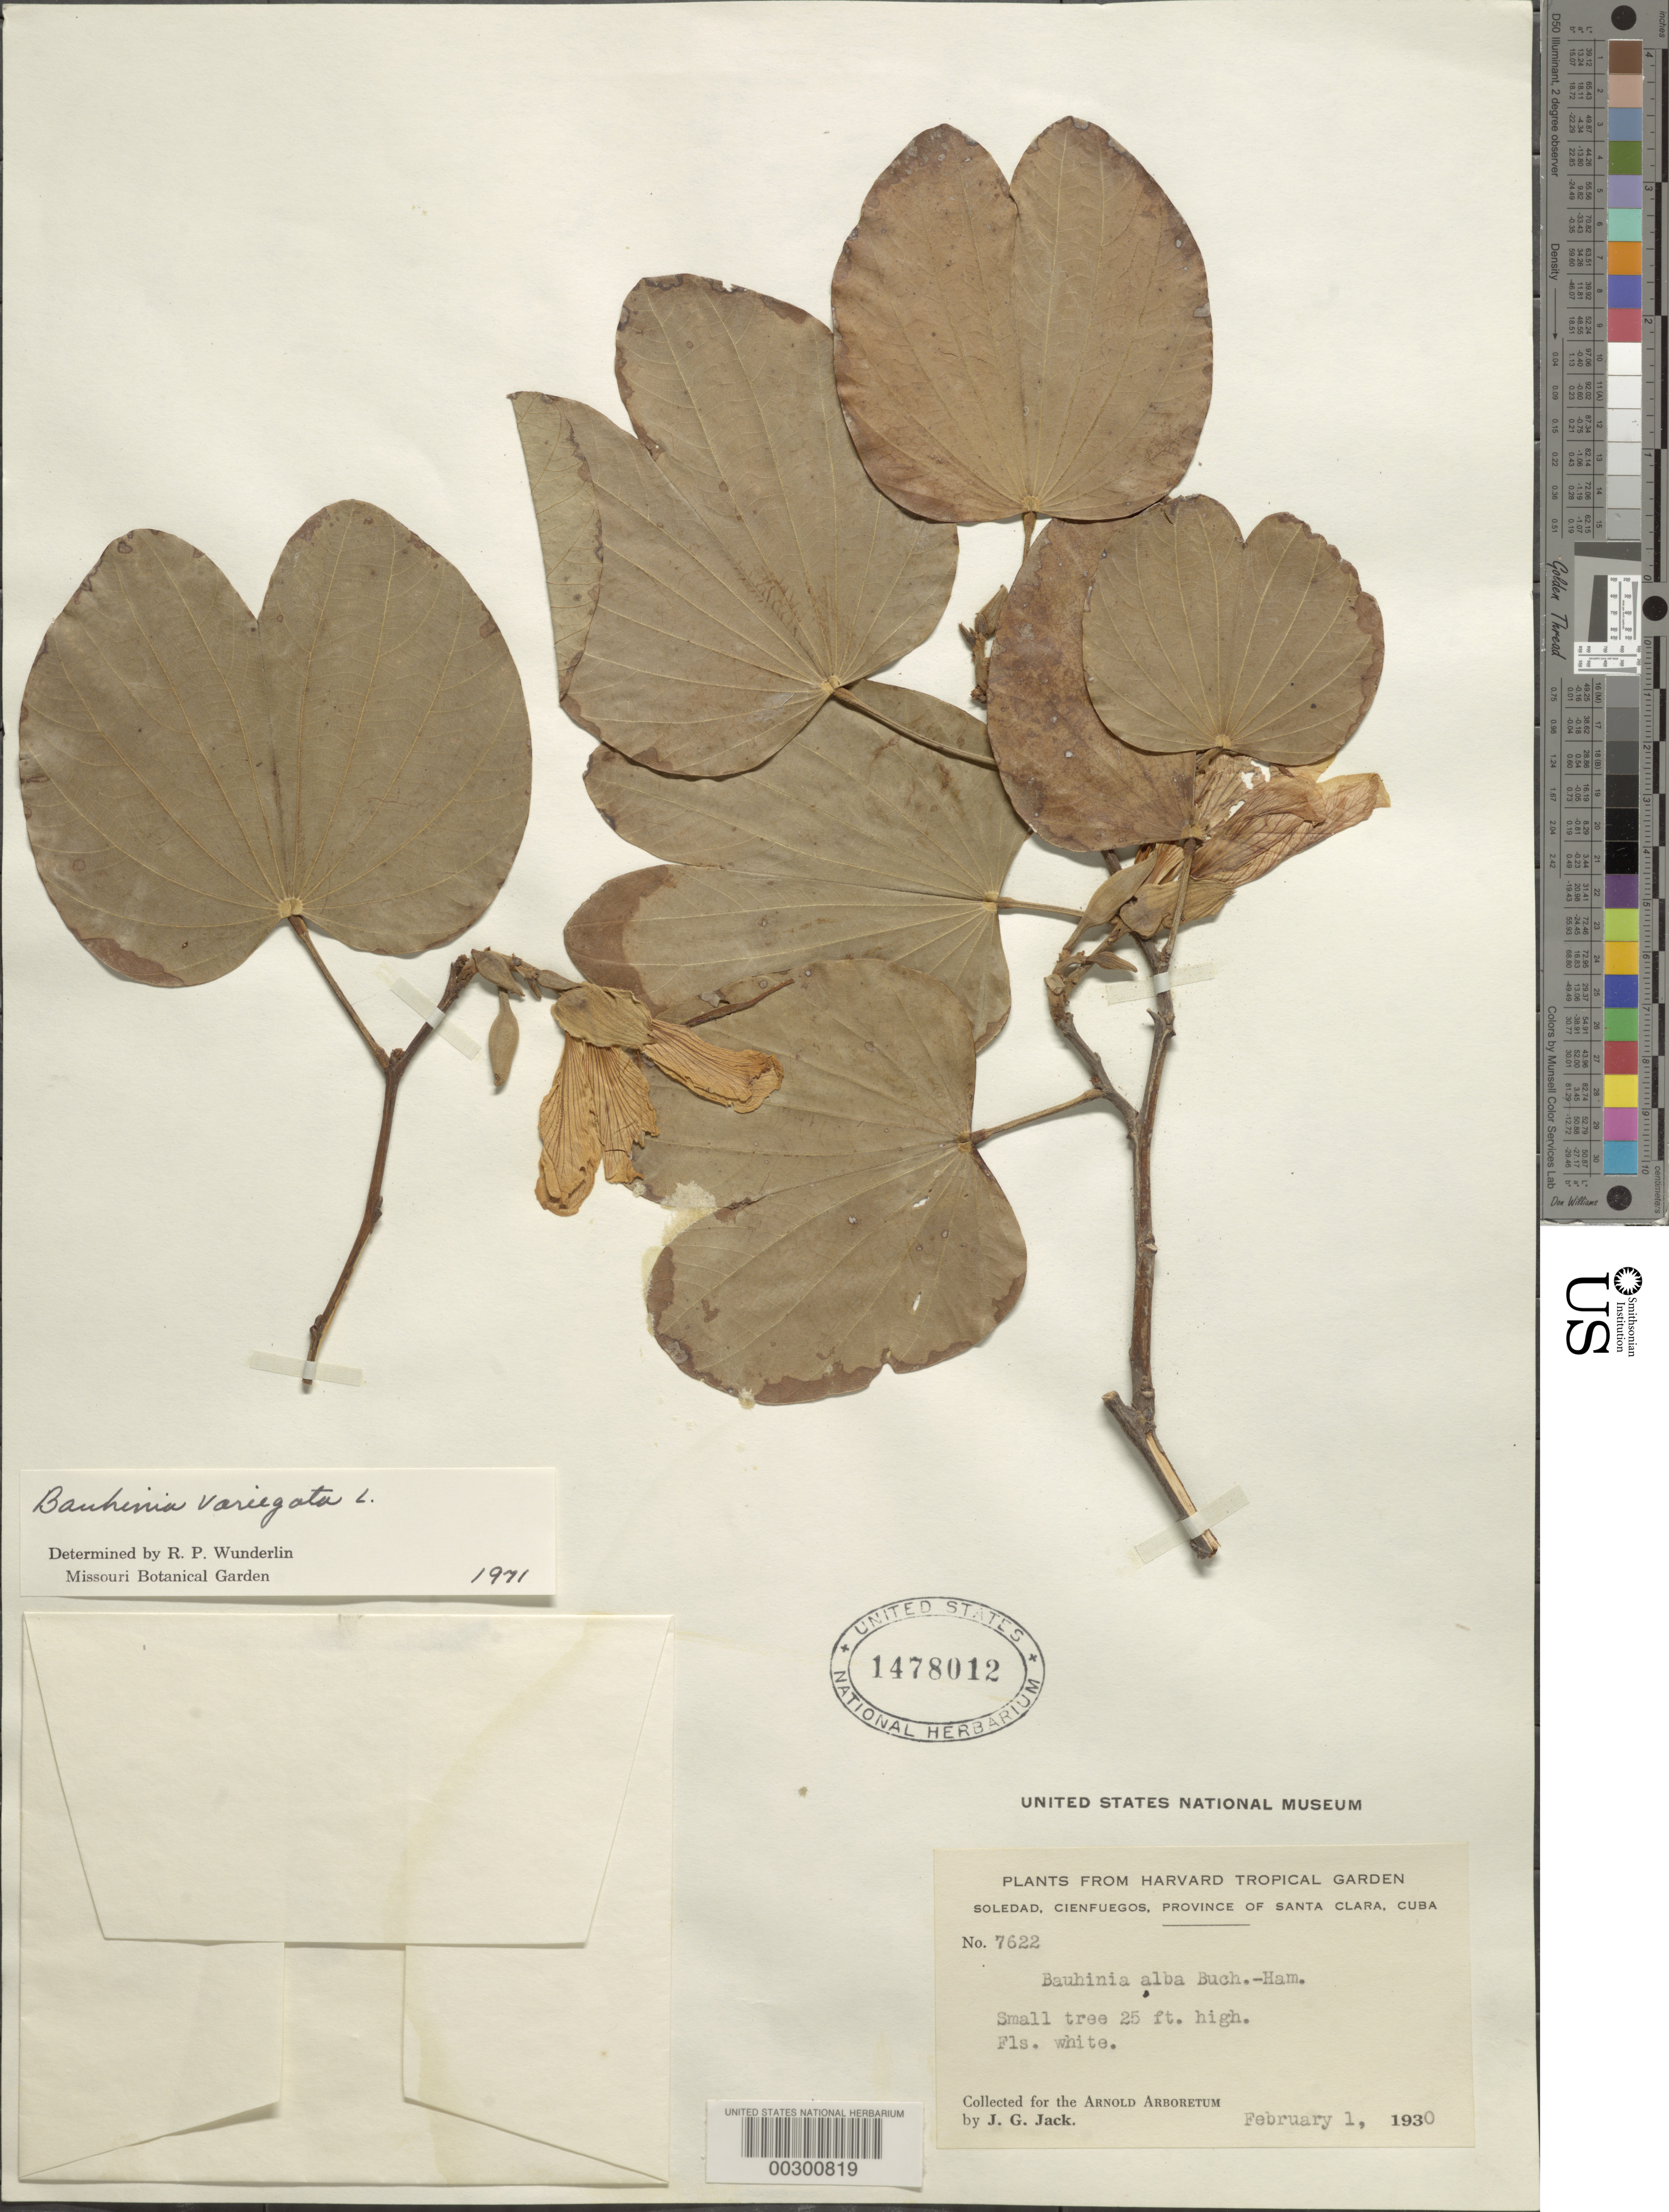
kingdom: Plantae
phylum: Tracheophyta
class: Magnoliopsida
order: Fabales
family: Fabaceae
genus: Bauhinia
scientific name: Bauhinia monandra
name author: Kurz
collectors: J. G. Jack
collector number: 7622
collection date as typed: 01 Feb 1930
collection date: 1930-02-01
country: Cuba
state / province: Las Villas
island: Greater Antilles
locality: Garden, soledad, cienfuegos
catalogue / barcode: US 1478012